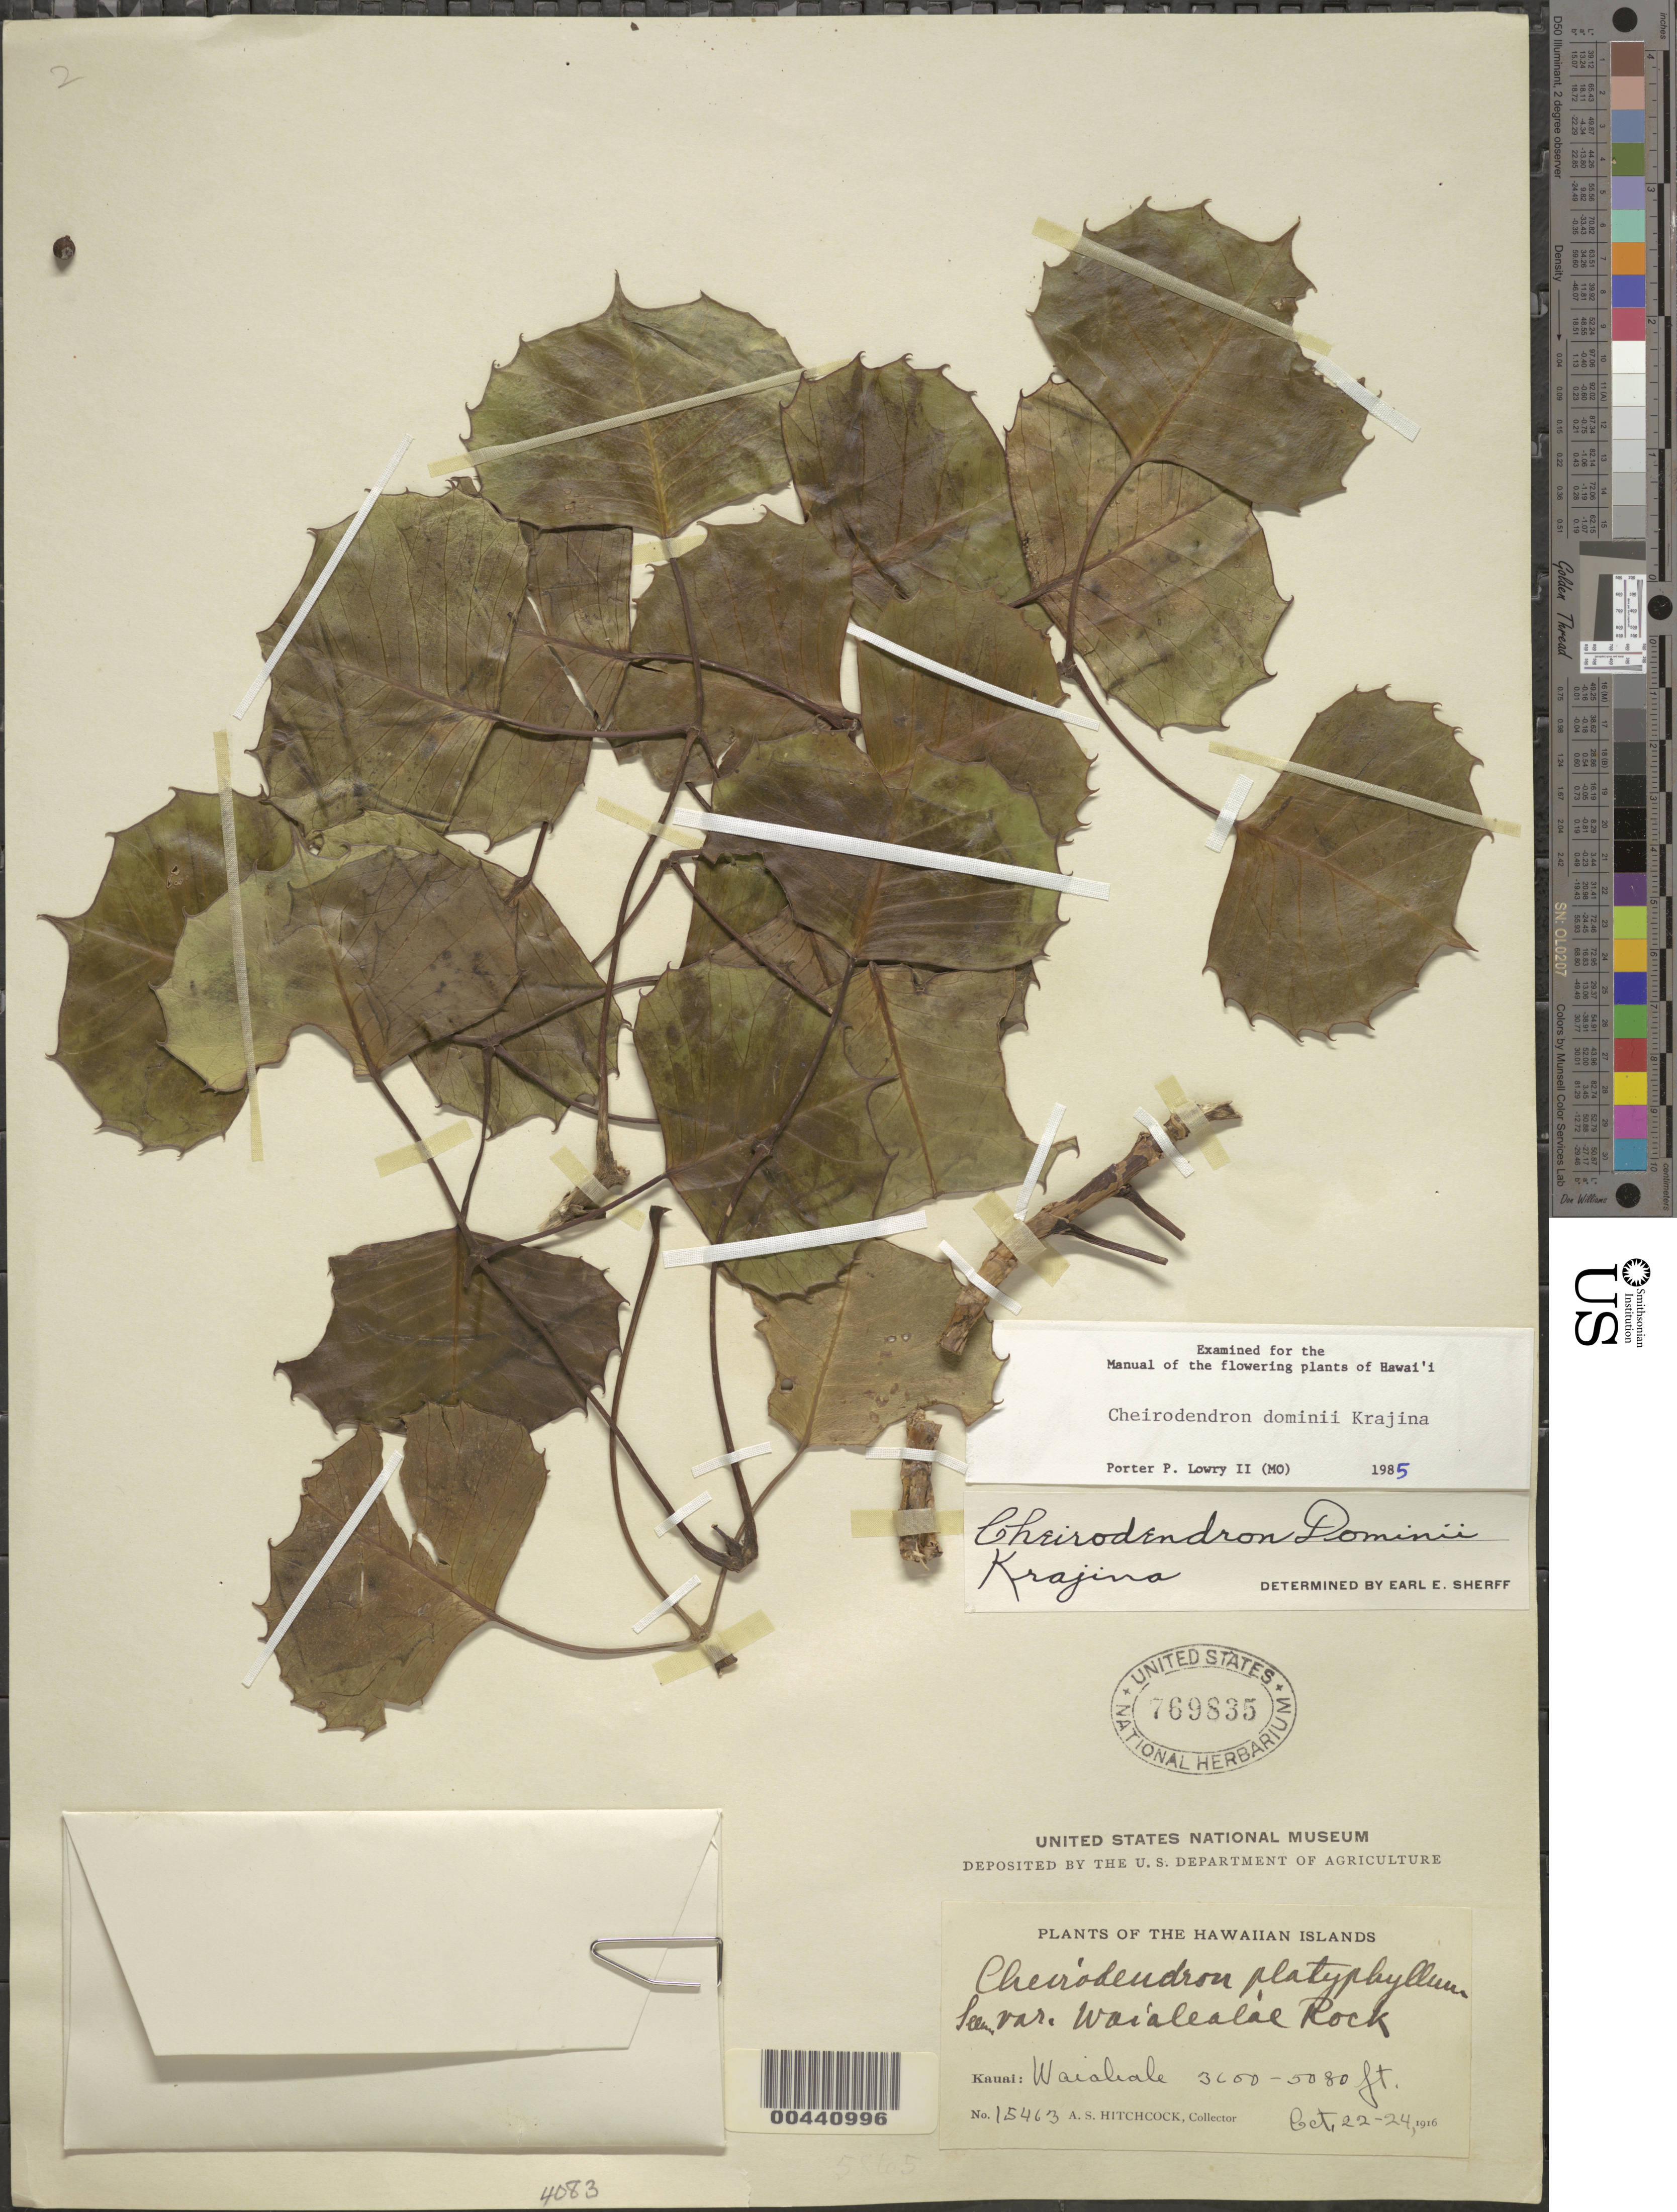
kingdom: Plantae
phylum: Tracheophyta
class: Magnoliopsida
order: Apiales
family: Araliaceae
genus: Cheirodendron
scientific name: Cheirodendron dominii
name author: Krajina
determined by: Lowry, P. P., (MO), Missouri Botanical Garden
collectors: A. S. Hitchcock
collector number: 15463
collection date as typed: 22 Oct 1916 to 24 Oct 1916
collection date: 1916-10-22/1916-10-24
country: United States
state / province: Hawaii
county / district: Kauai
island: Kaua'i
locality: Waialeale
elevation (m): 1097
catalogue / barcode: US 769835